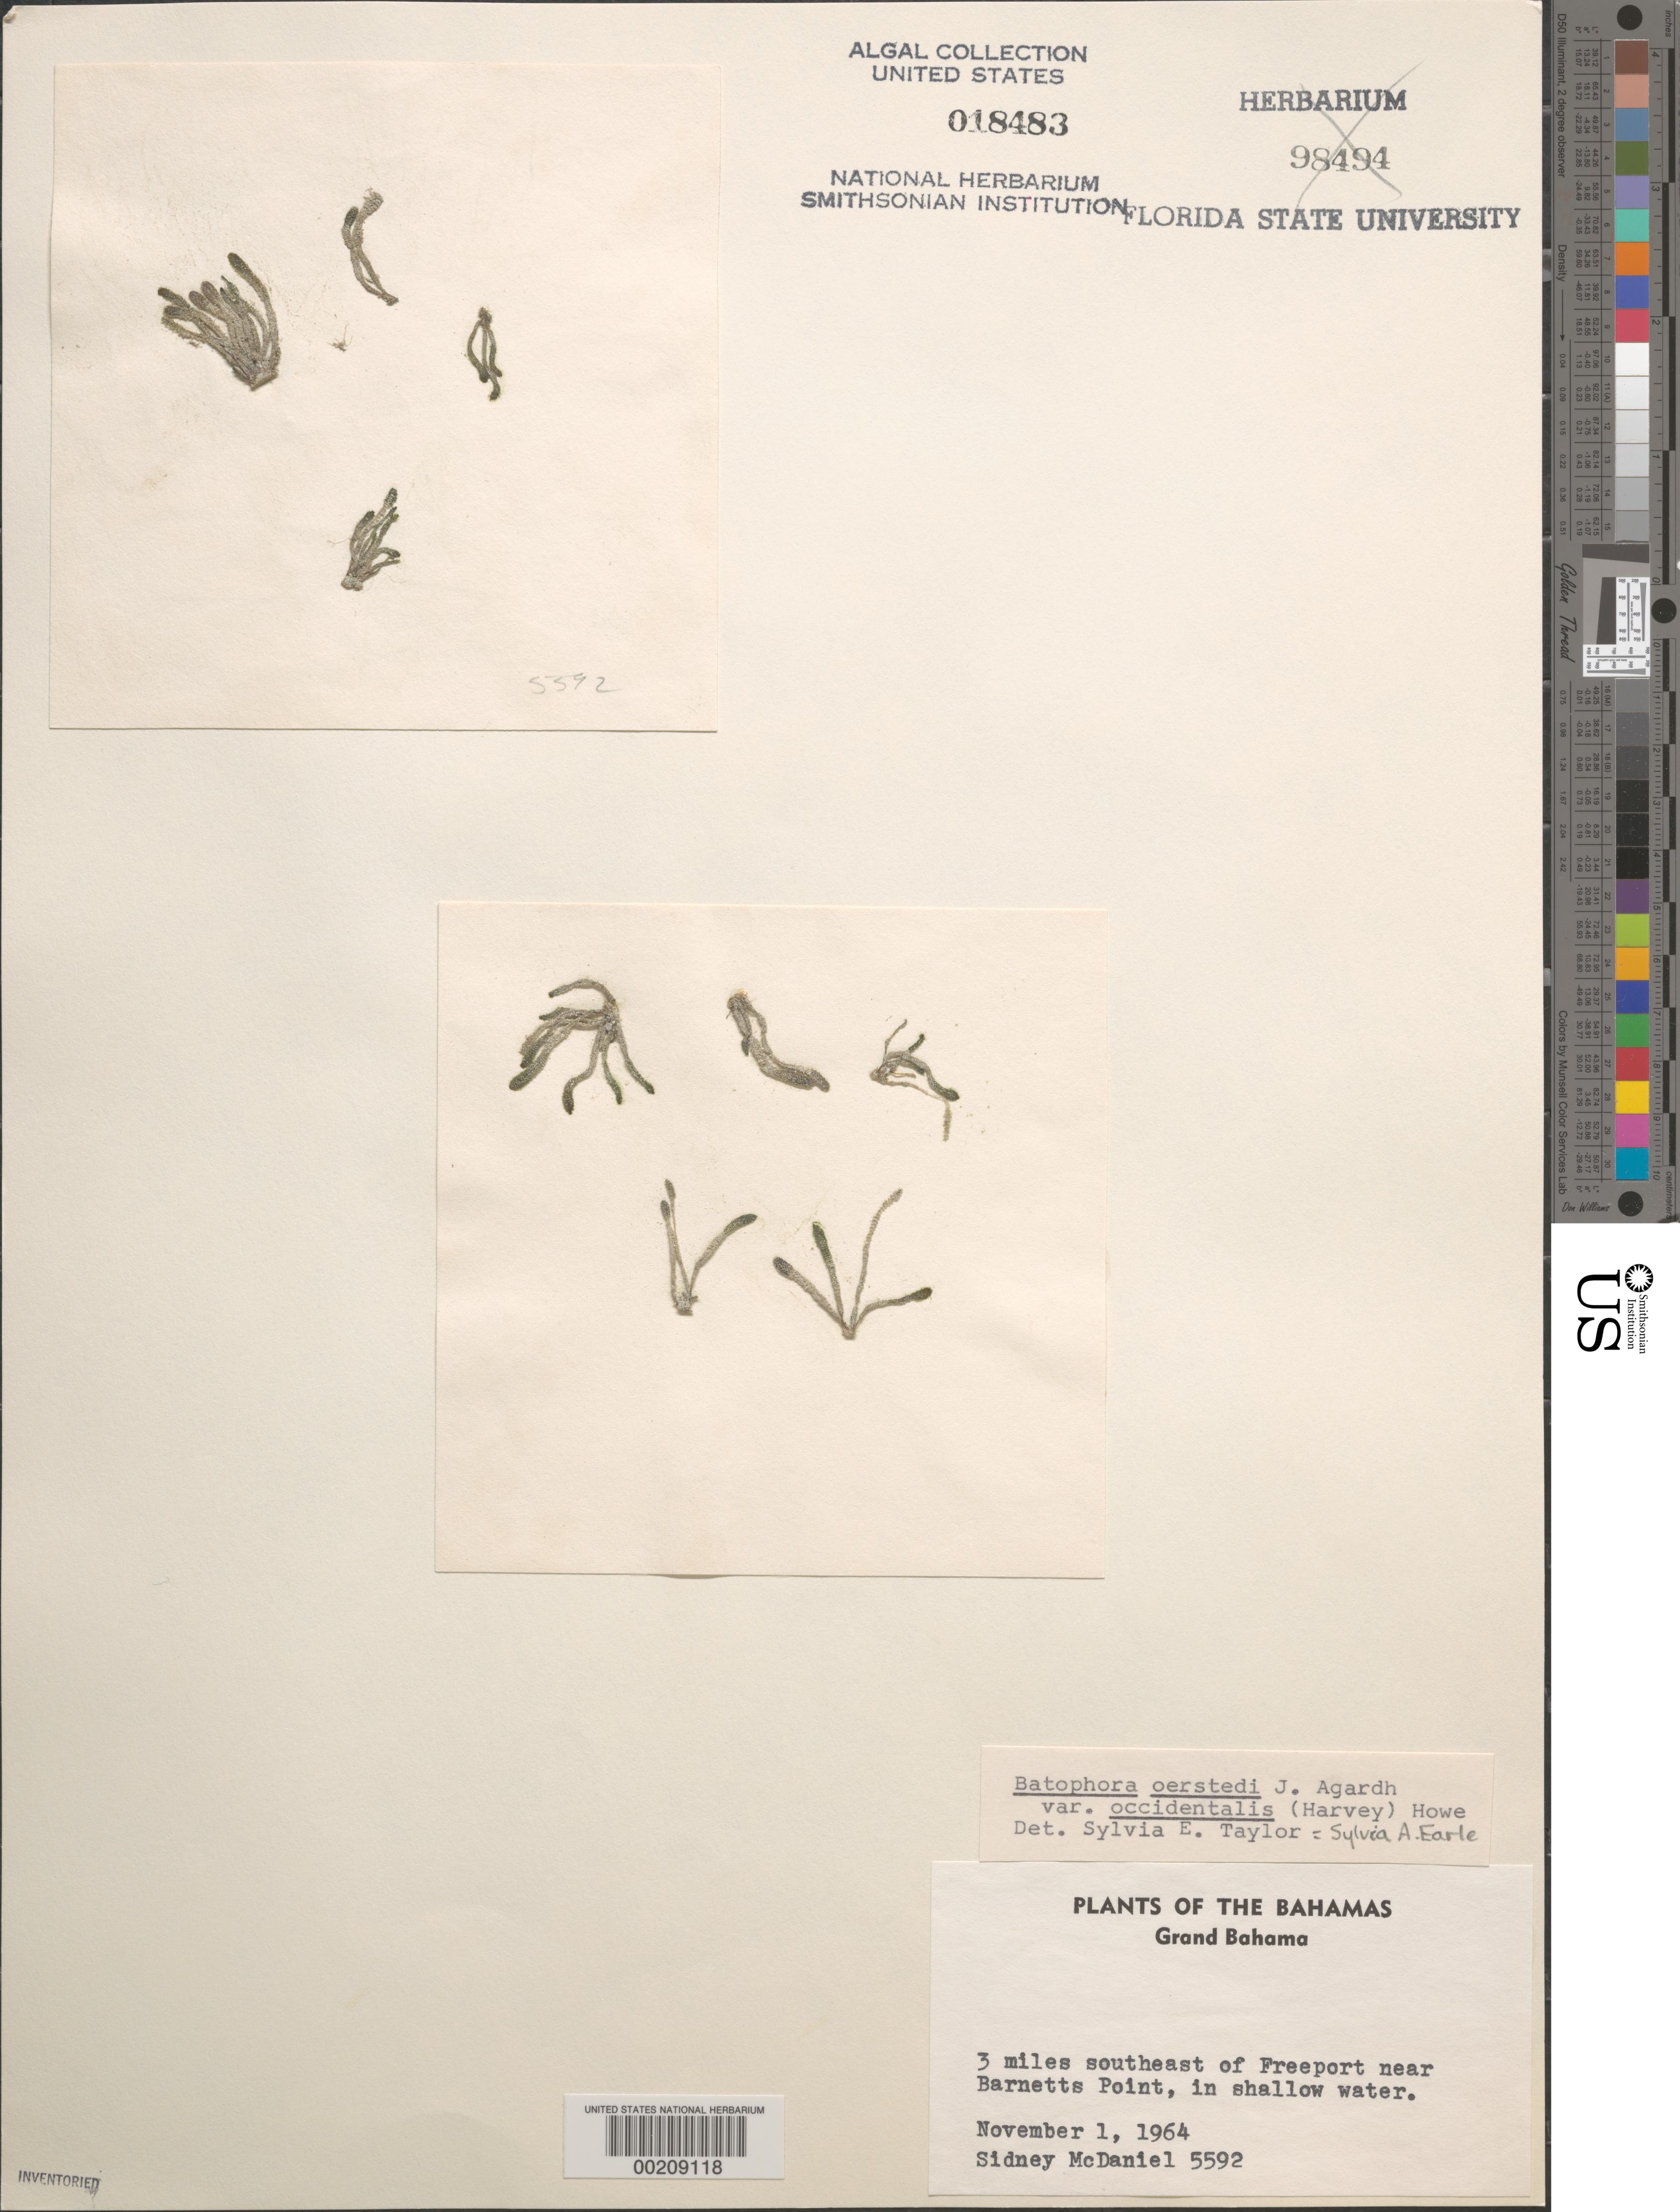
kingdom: Plantae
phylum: Chlorophyta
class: Ulvophyceae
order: Dasycladales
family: Dasycladaceae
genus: Batophora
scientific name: Batophora oerstedii var. occidentalis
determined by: Earle, S. A.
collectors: S. McDaniel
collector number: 5592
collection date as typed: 01 Nov 1964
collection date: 1964-11-01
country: Bahamas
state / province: Grand Bahama Island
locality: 3 miles southeast of freeport near barnetts point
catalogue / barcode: US 18483